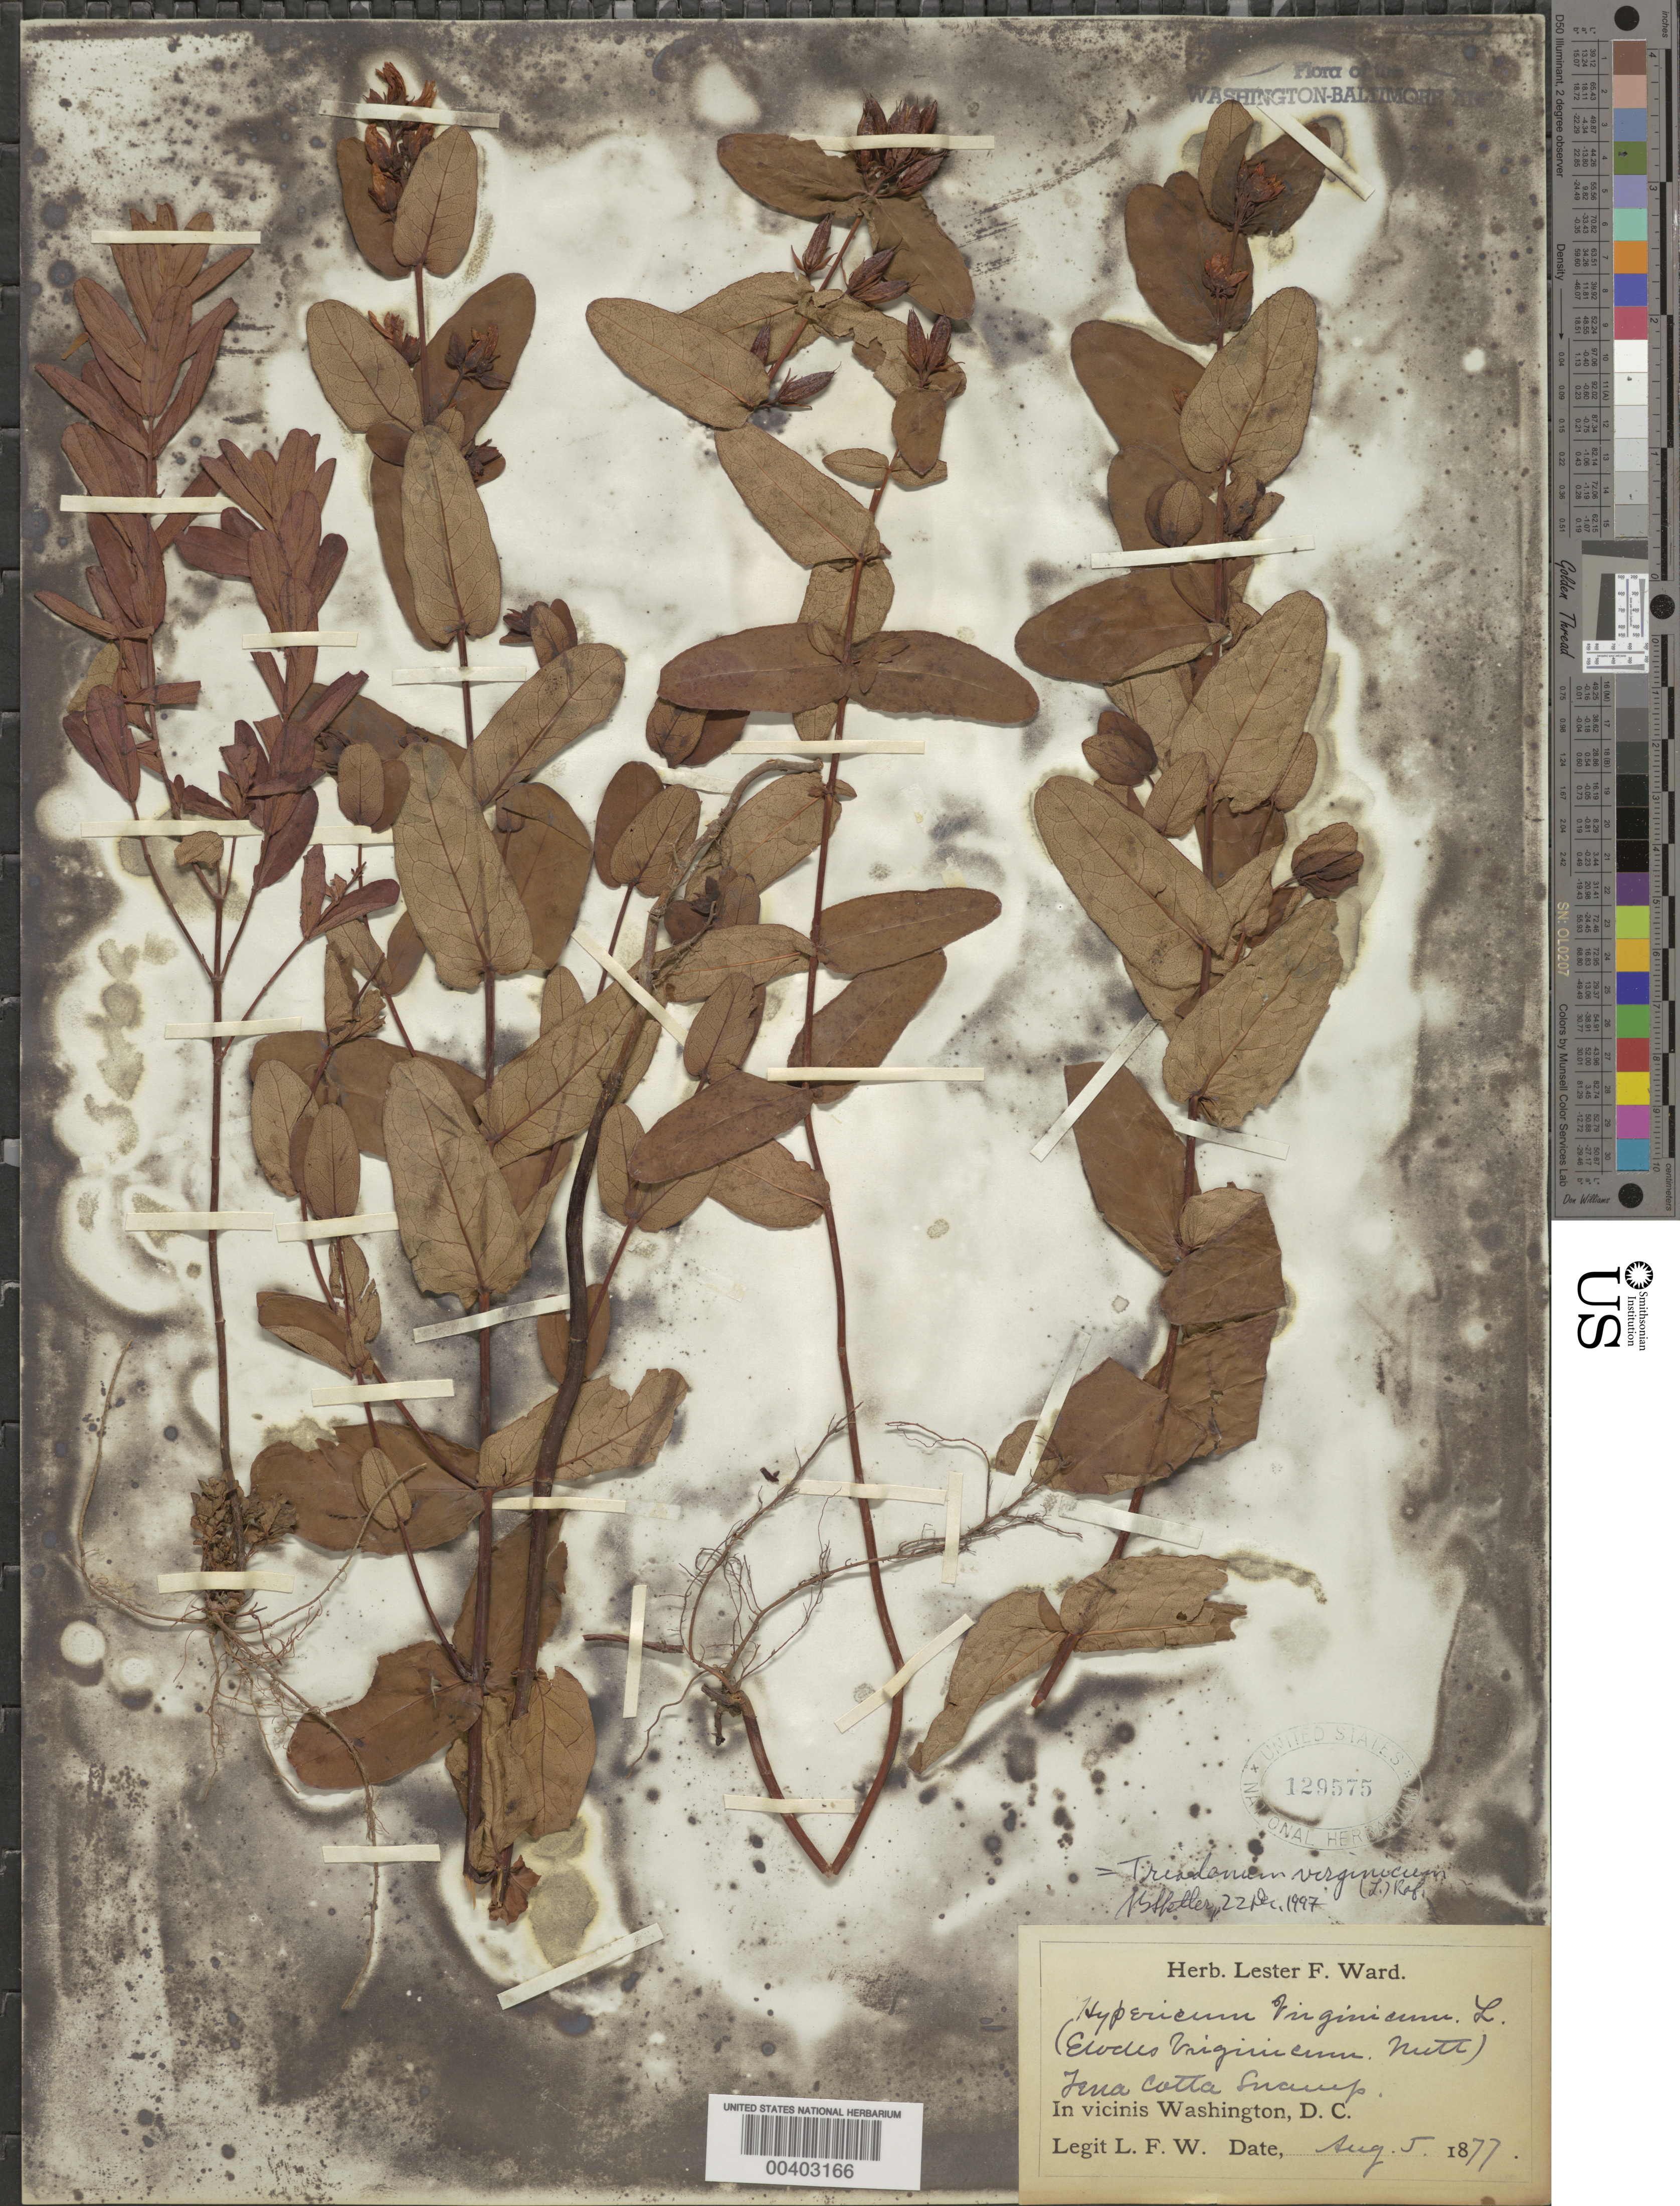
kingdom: Plantae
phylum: Tracheophyta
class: Magnoliopsida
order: Malpighiales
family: Hypericaceae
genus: Triadenum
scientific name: Triadenum virginicum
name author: (L.) Raf.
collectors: L. F. Ward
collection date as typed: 05 Aug 1877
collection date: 1877-08-05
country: United States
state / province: District of Columbia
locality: Terra Cotta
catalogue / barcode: US 129575